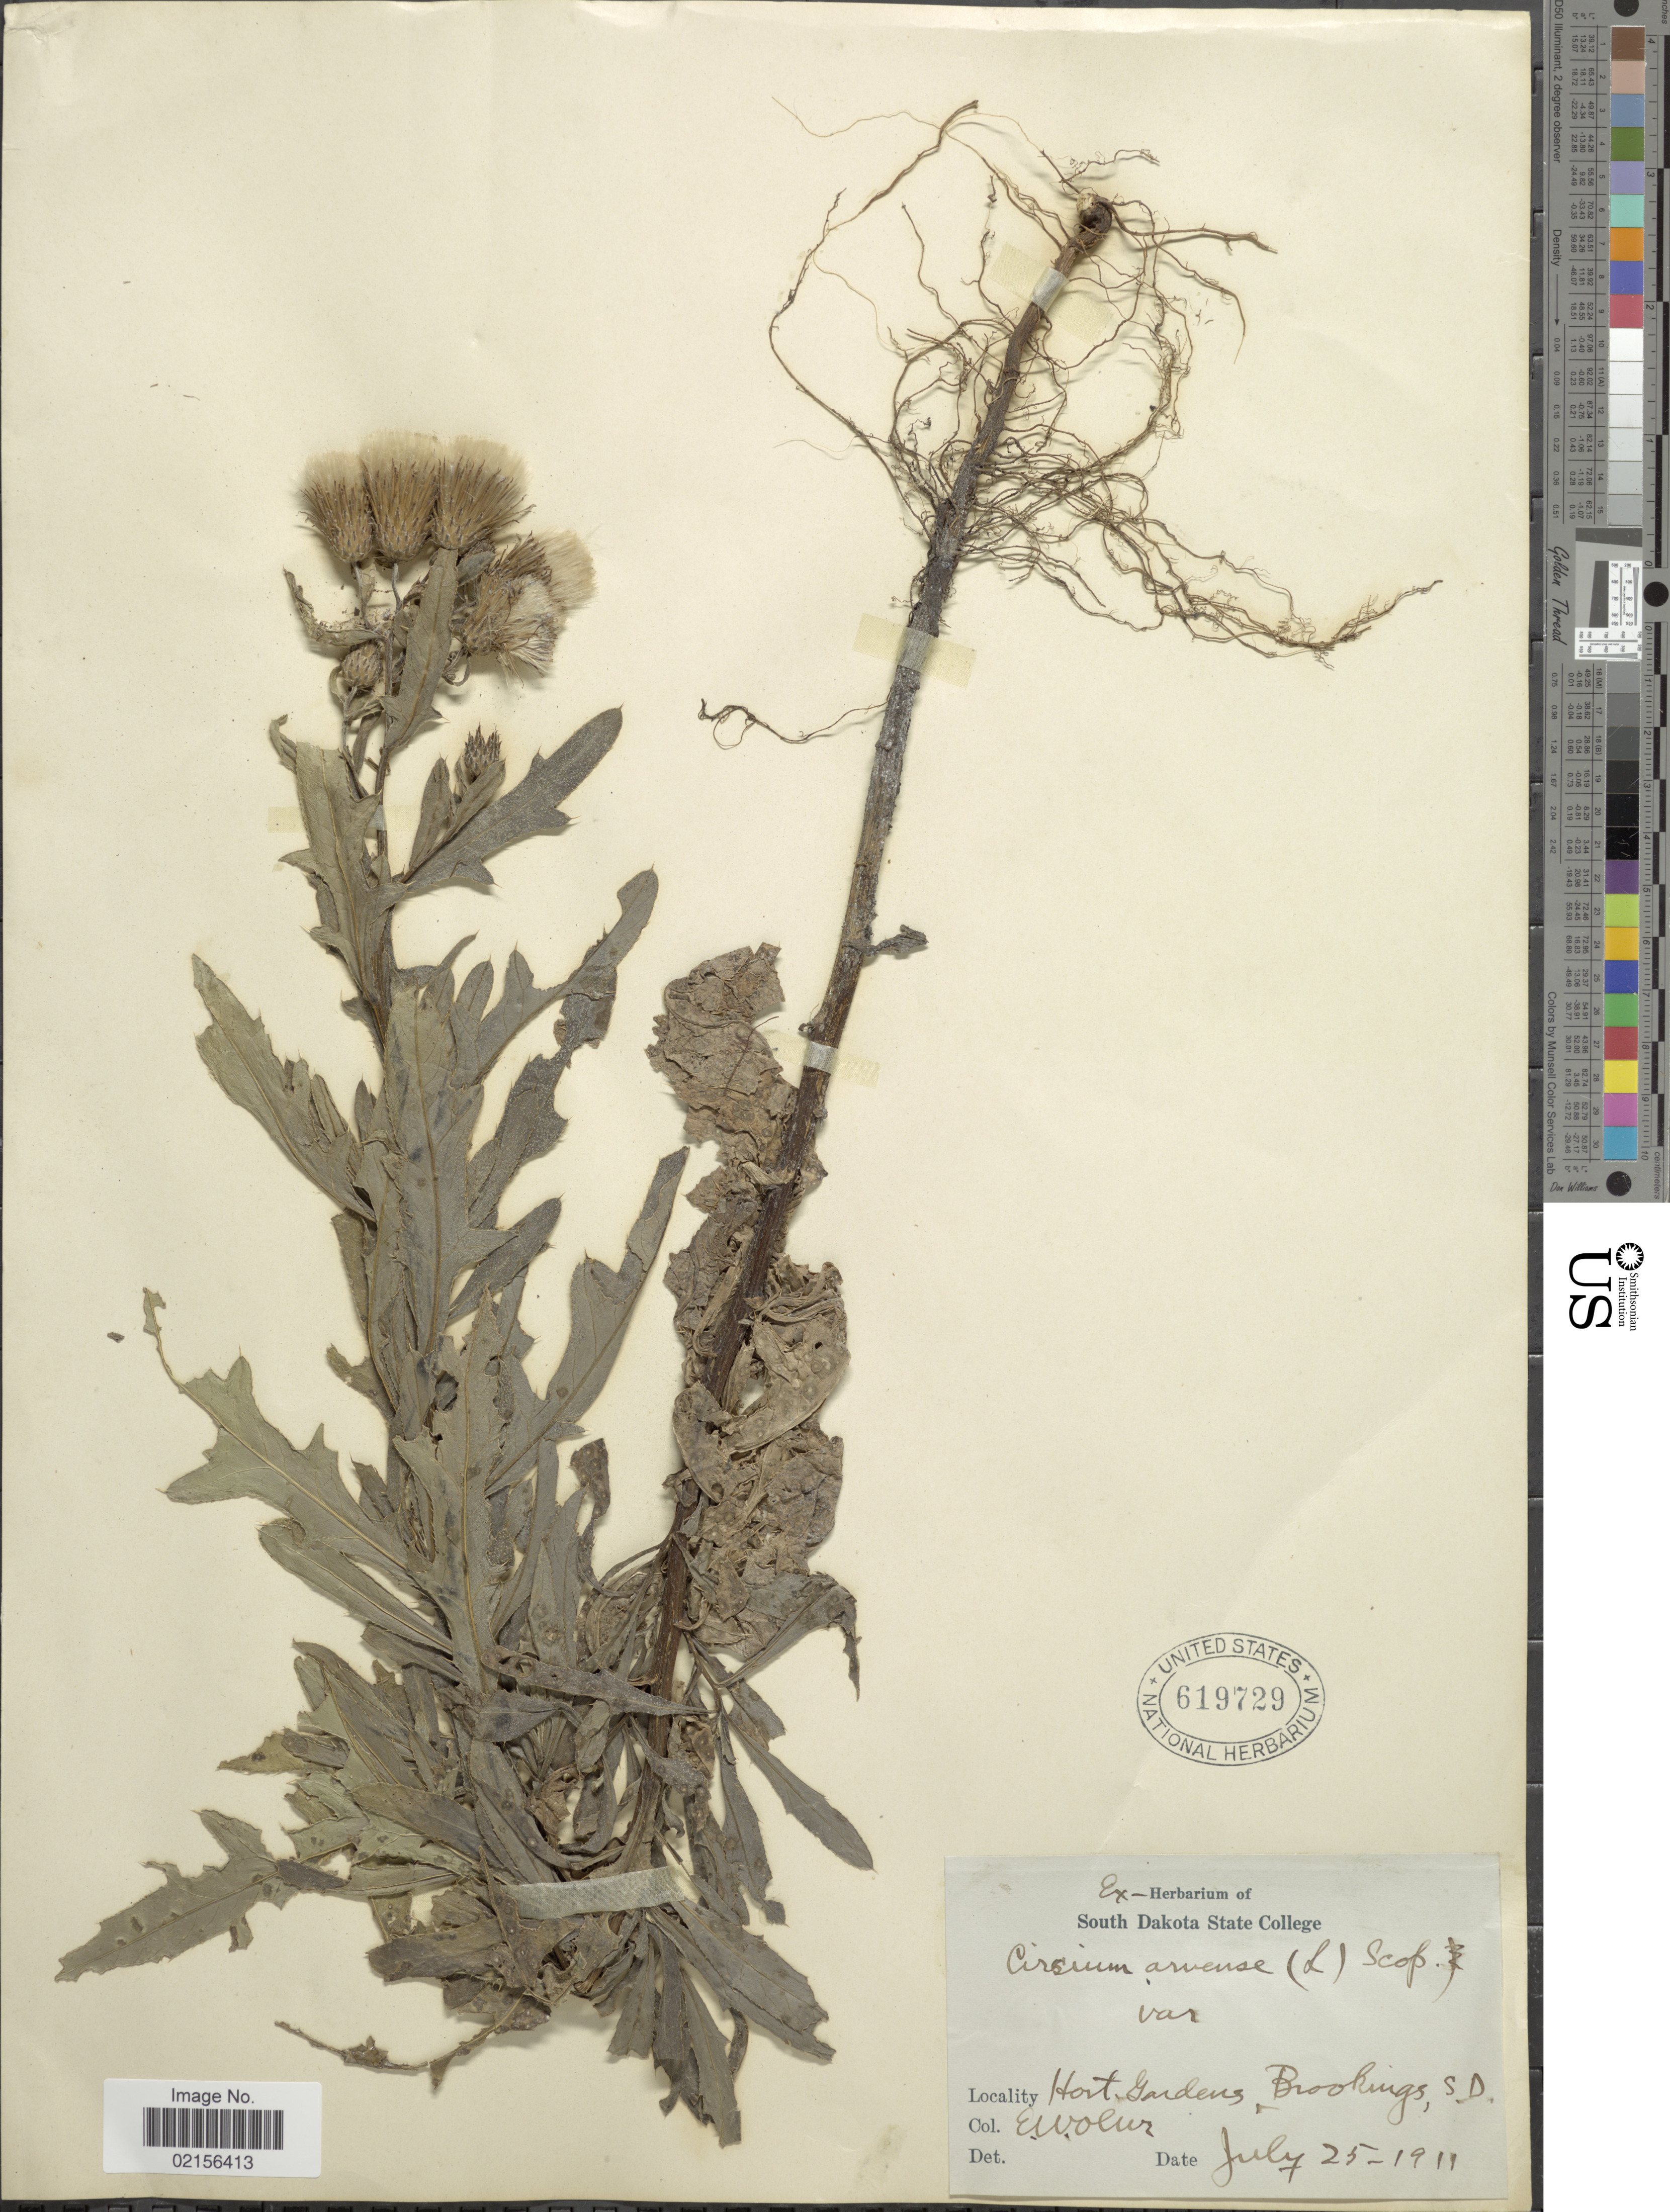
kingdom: Plantae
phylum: Tracheophyta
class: Magnoliopsida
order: Asterales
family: Asteraceae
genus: Cirsium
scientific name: Cirsium arvense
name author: (L.) Scop.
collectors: E. Olive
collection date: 1911-07-25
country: United States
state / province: South Dakota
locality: Hort Gardens, Brookings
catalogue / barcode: US 619729